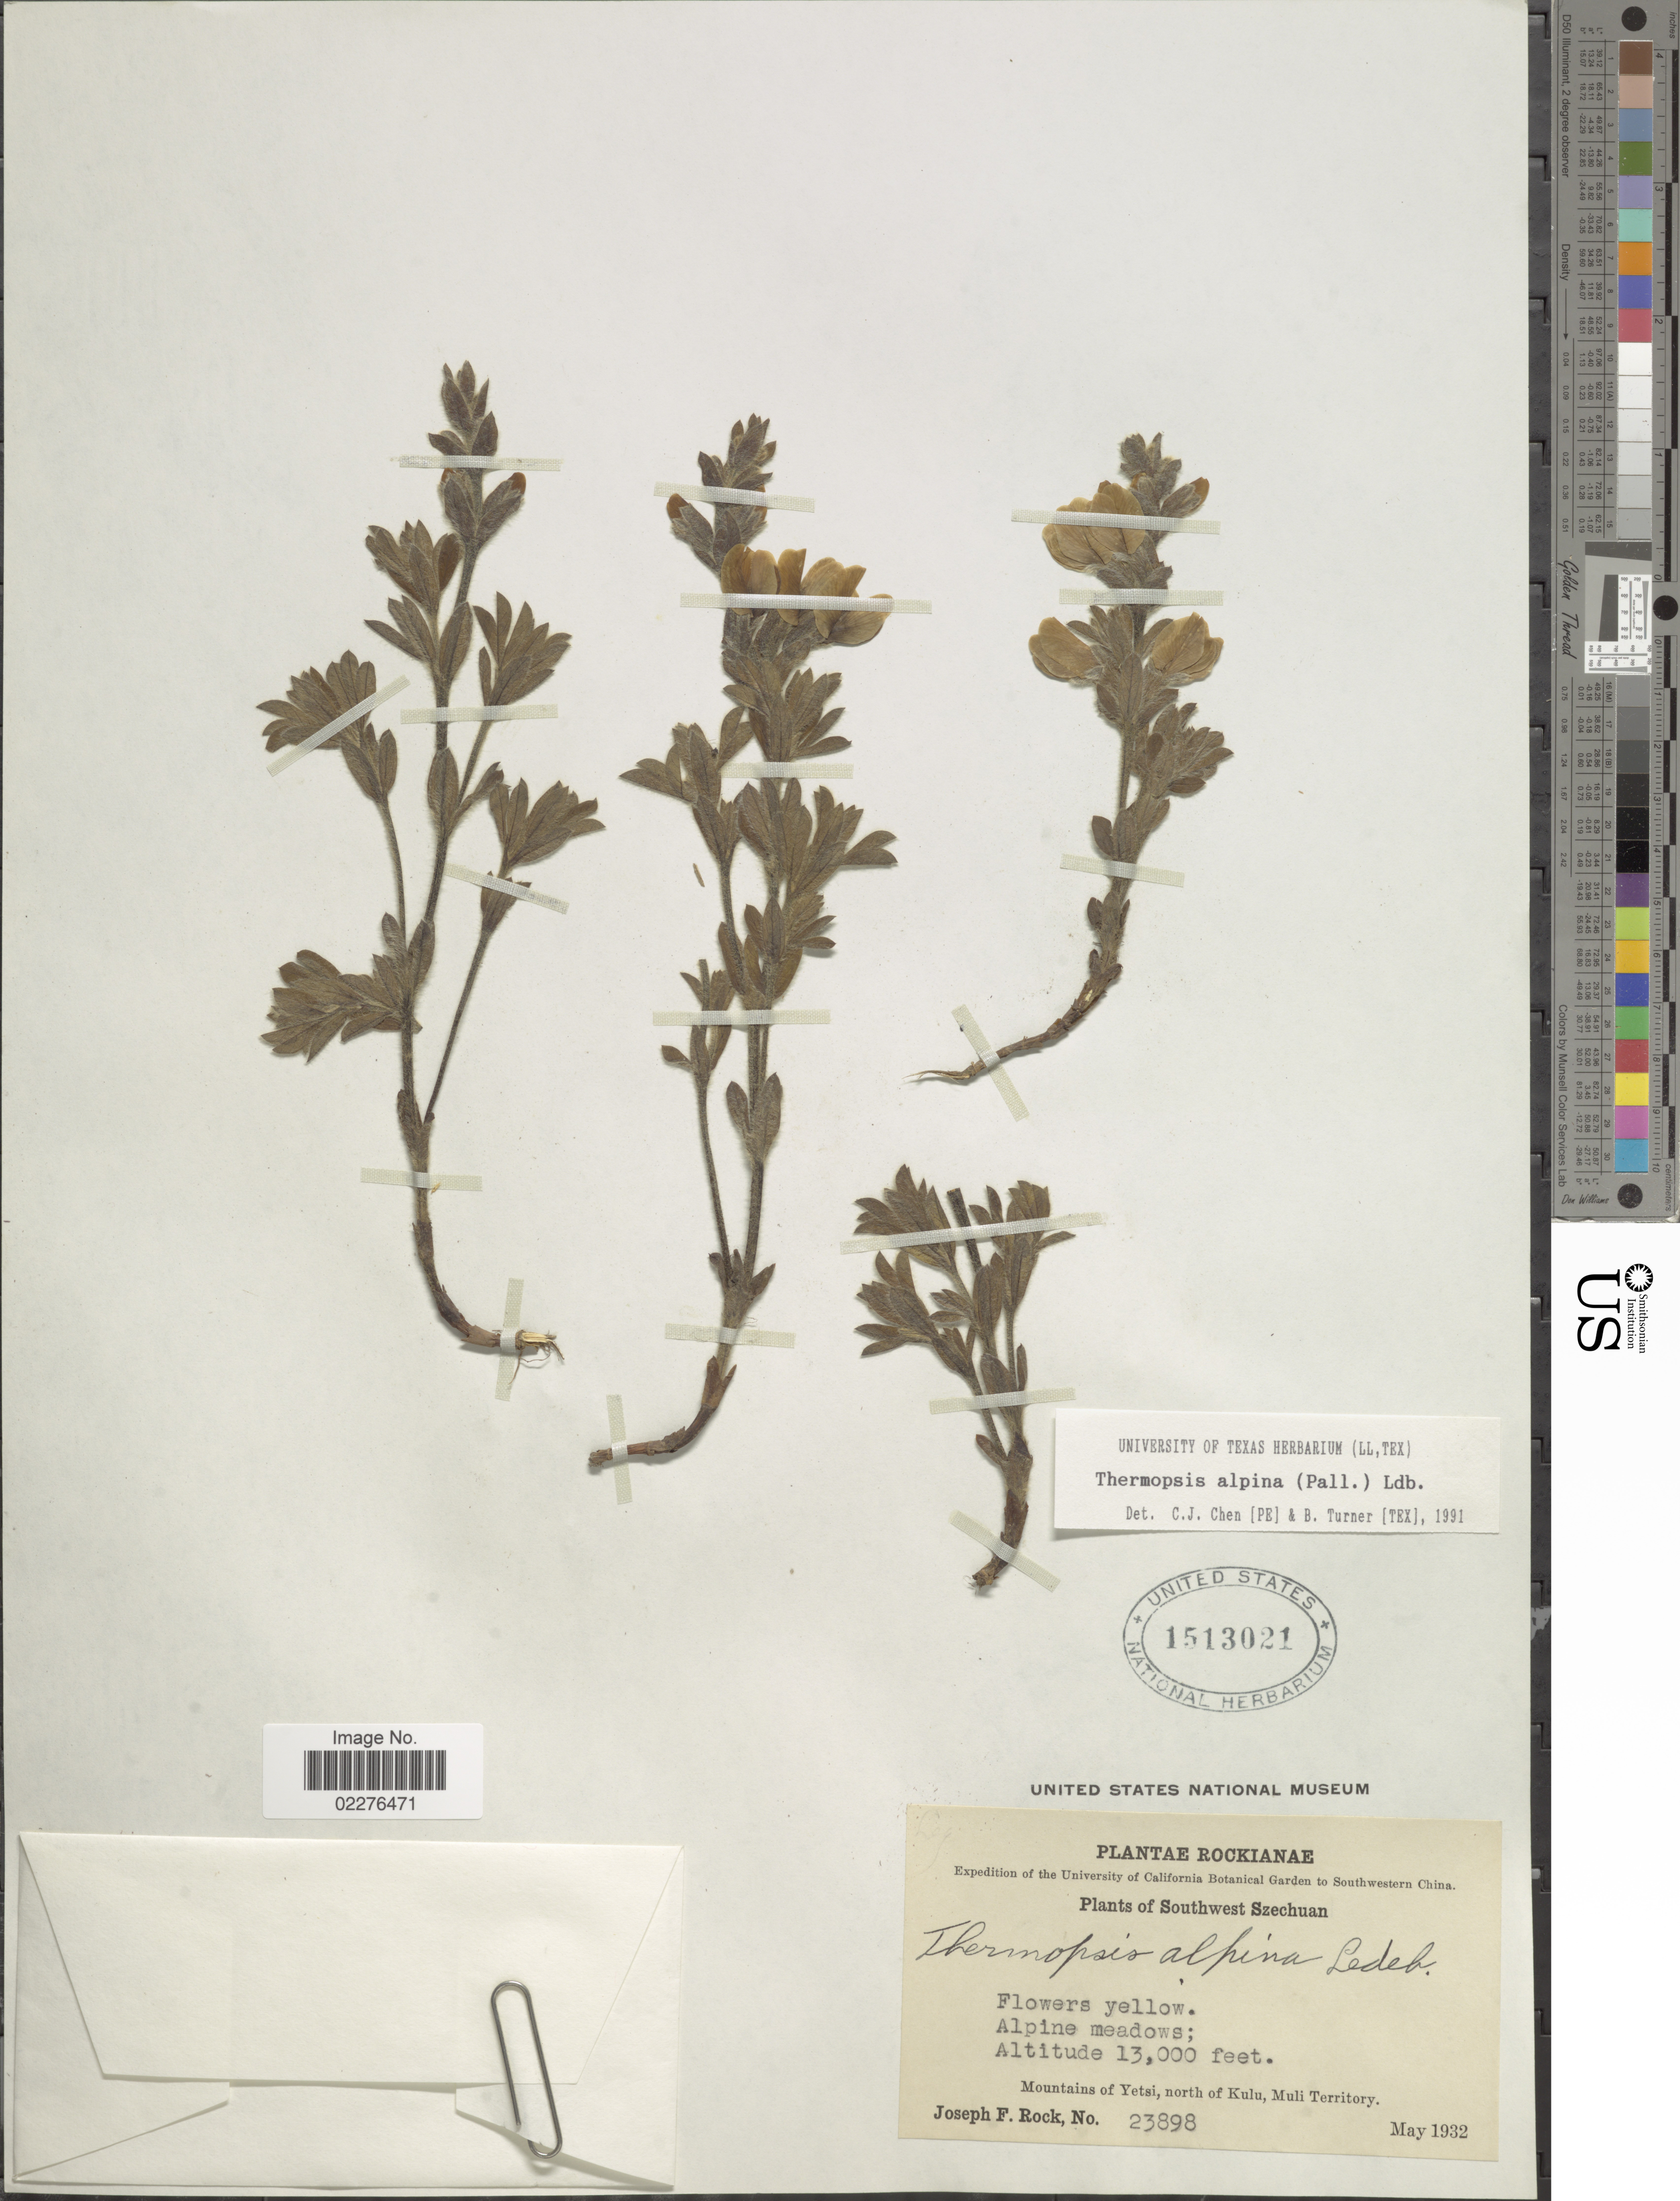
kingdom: Plantae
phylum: Tracheophyta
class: Magnoliopsida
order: Fabales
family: Fabaceae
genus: Thermopsis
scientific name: Thermopsis alpina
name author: (Pall.) Ledeb.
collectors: J. F. Rock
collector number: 23898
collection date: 1932-05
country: China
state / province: Sichuan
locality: Rockianae, Southwest Szechuan, Alpine meadows, Mountains of Yetsi, north of Kulu, Muli Territory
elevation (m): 3962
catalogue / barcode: US 1513021